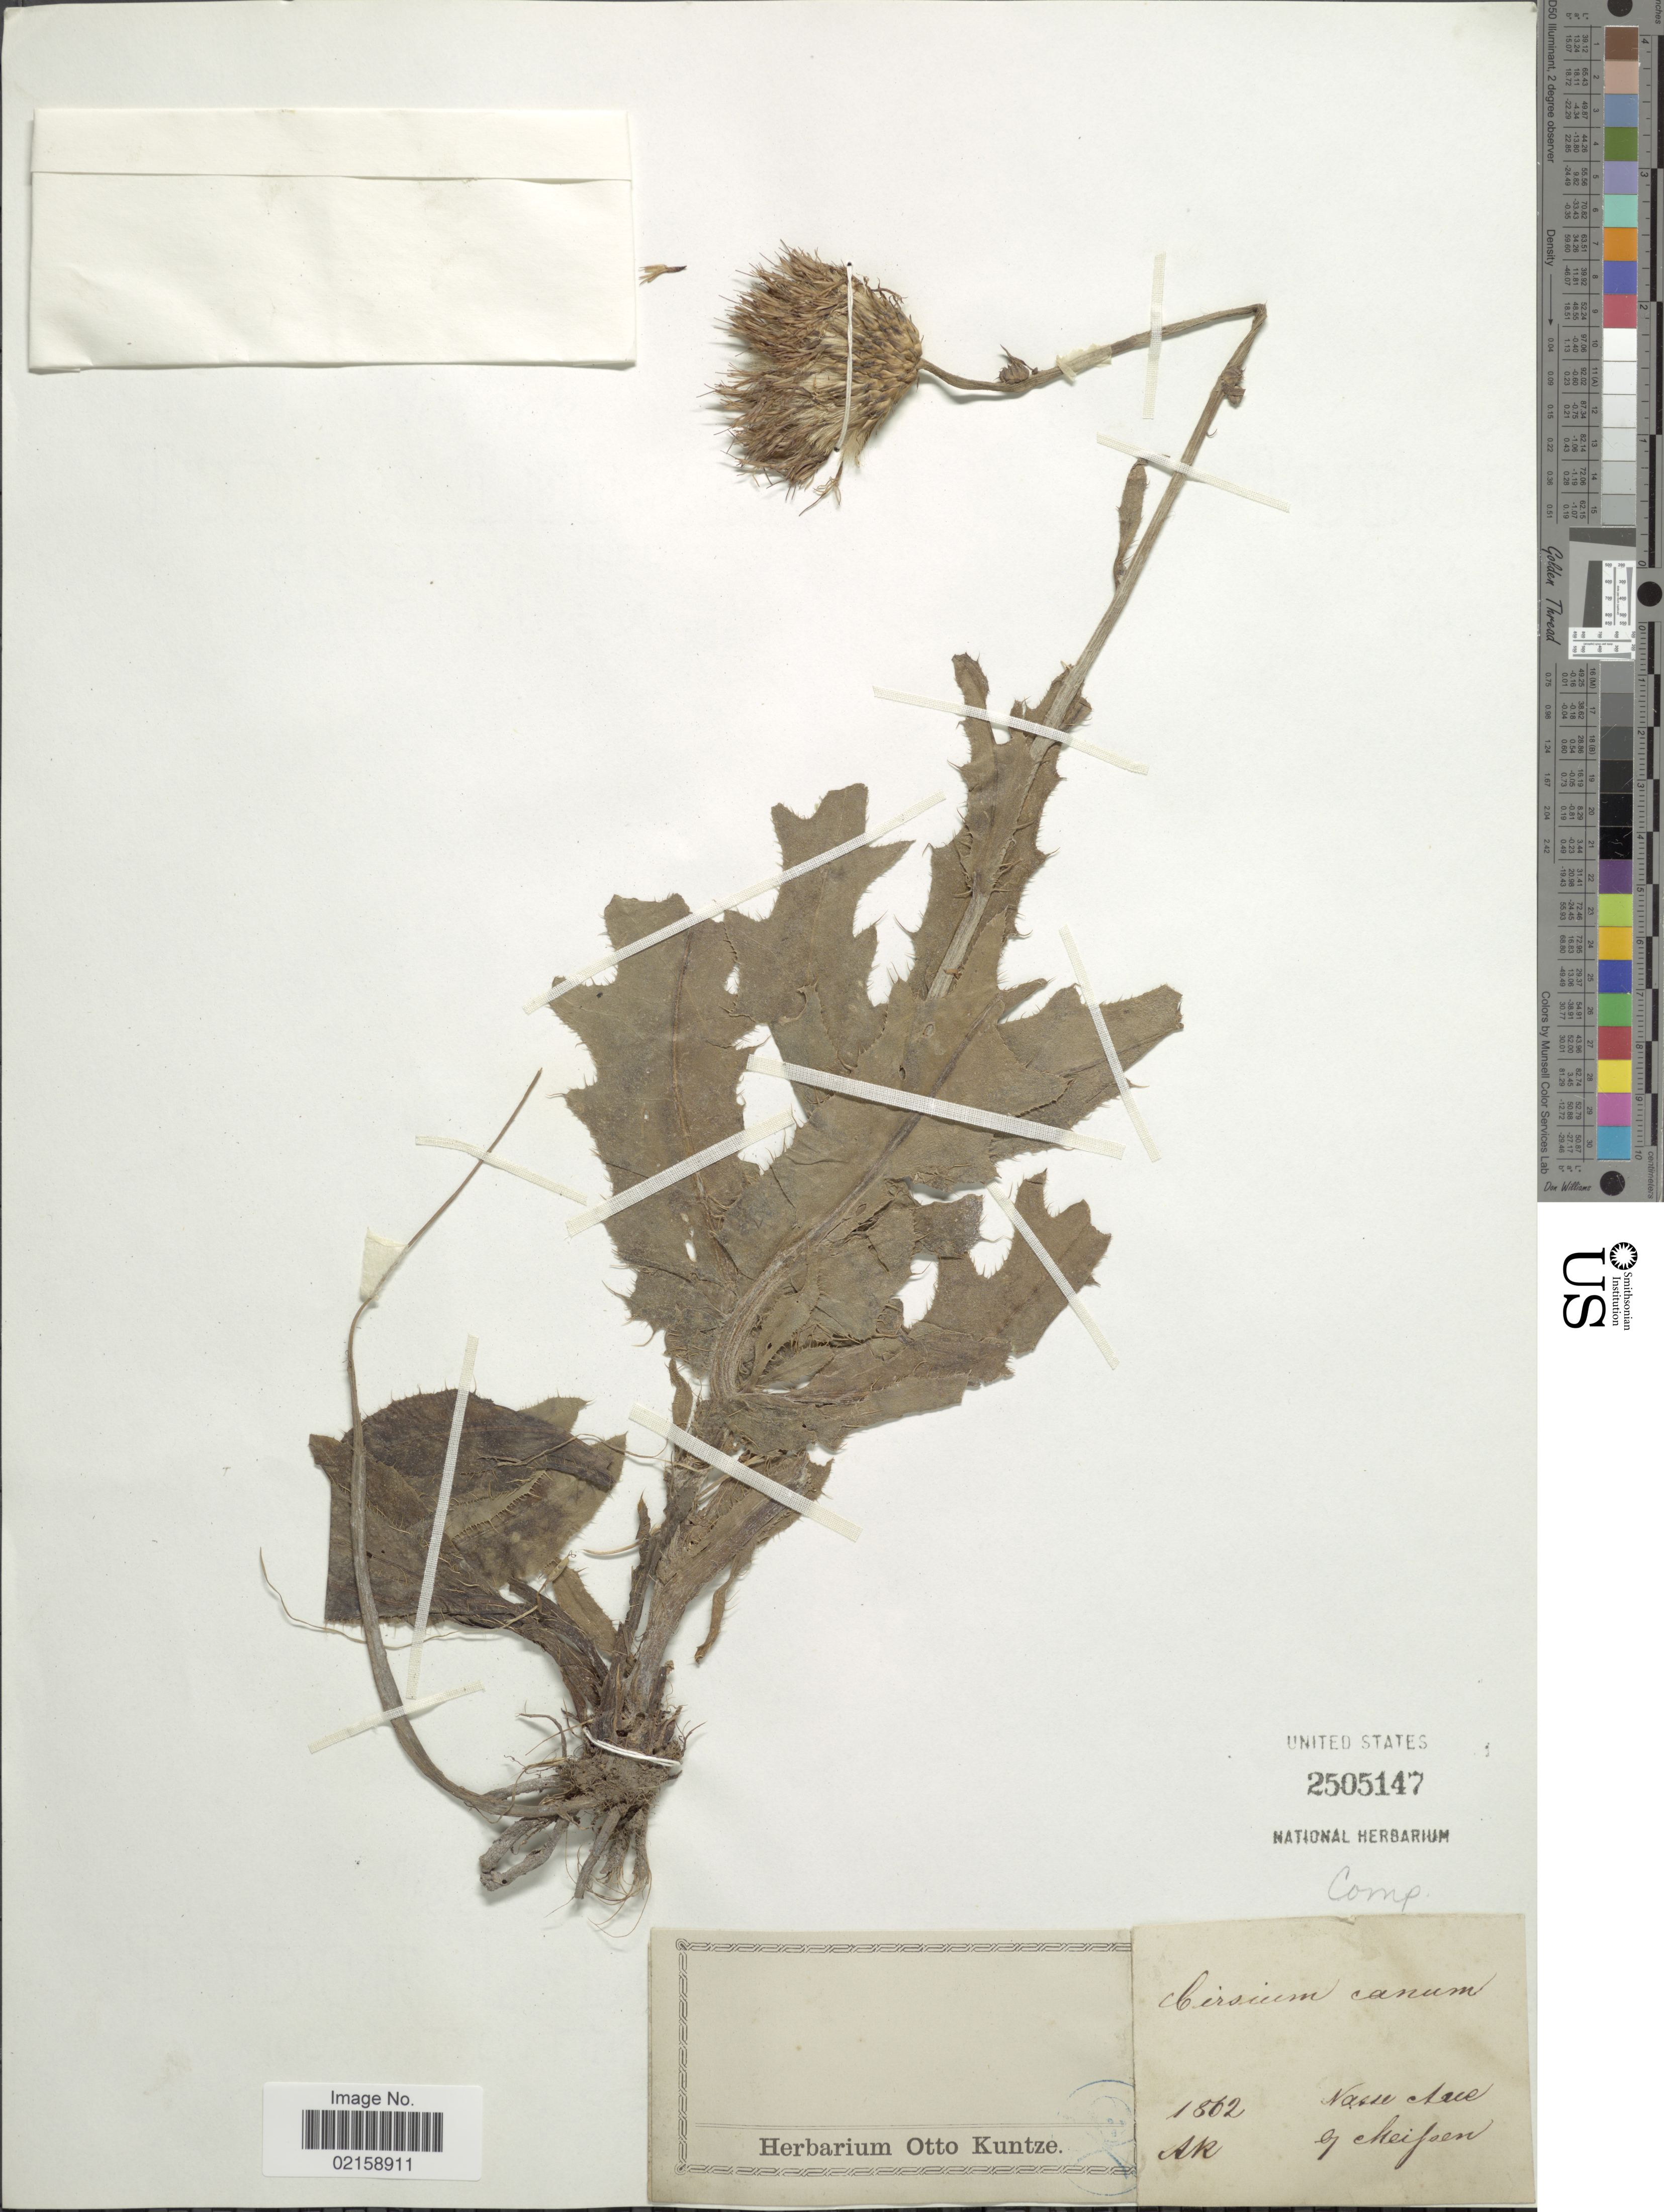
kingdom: Plantae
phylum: Tracheophyta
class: Magnoliopsida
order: Asterales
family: Asteraceae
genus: Cirsium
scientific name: Cirsium canum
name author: M. Bieb.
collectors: ex herb. Otto Kuntze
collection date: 1862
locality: Nasee tase y Meifsen. [interpreted]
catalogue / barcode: US 2505147